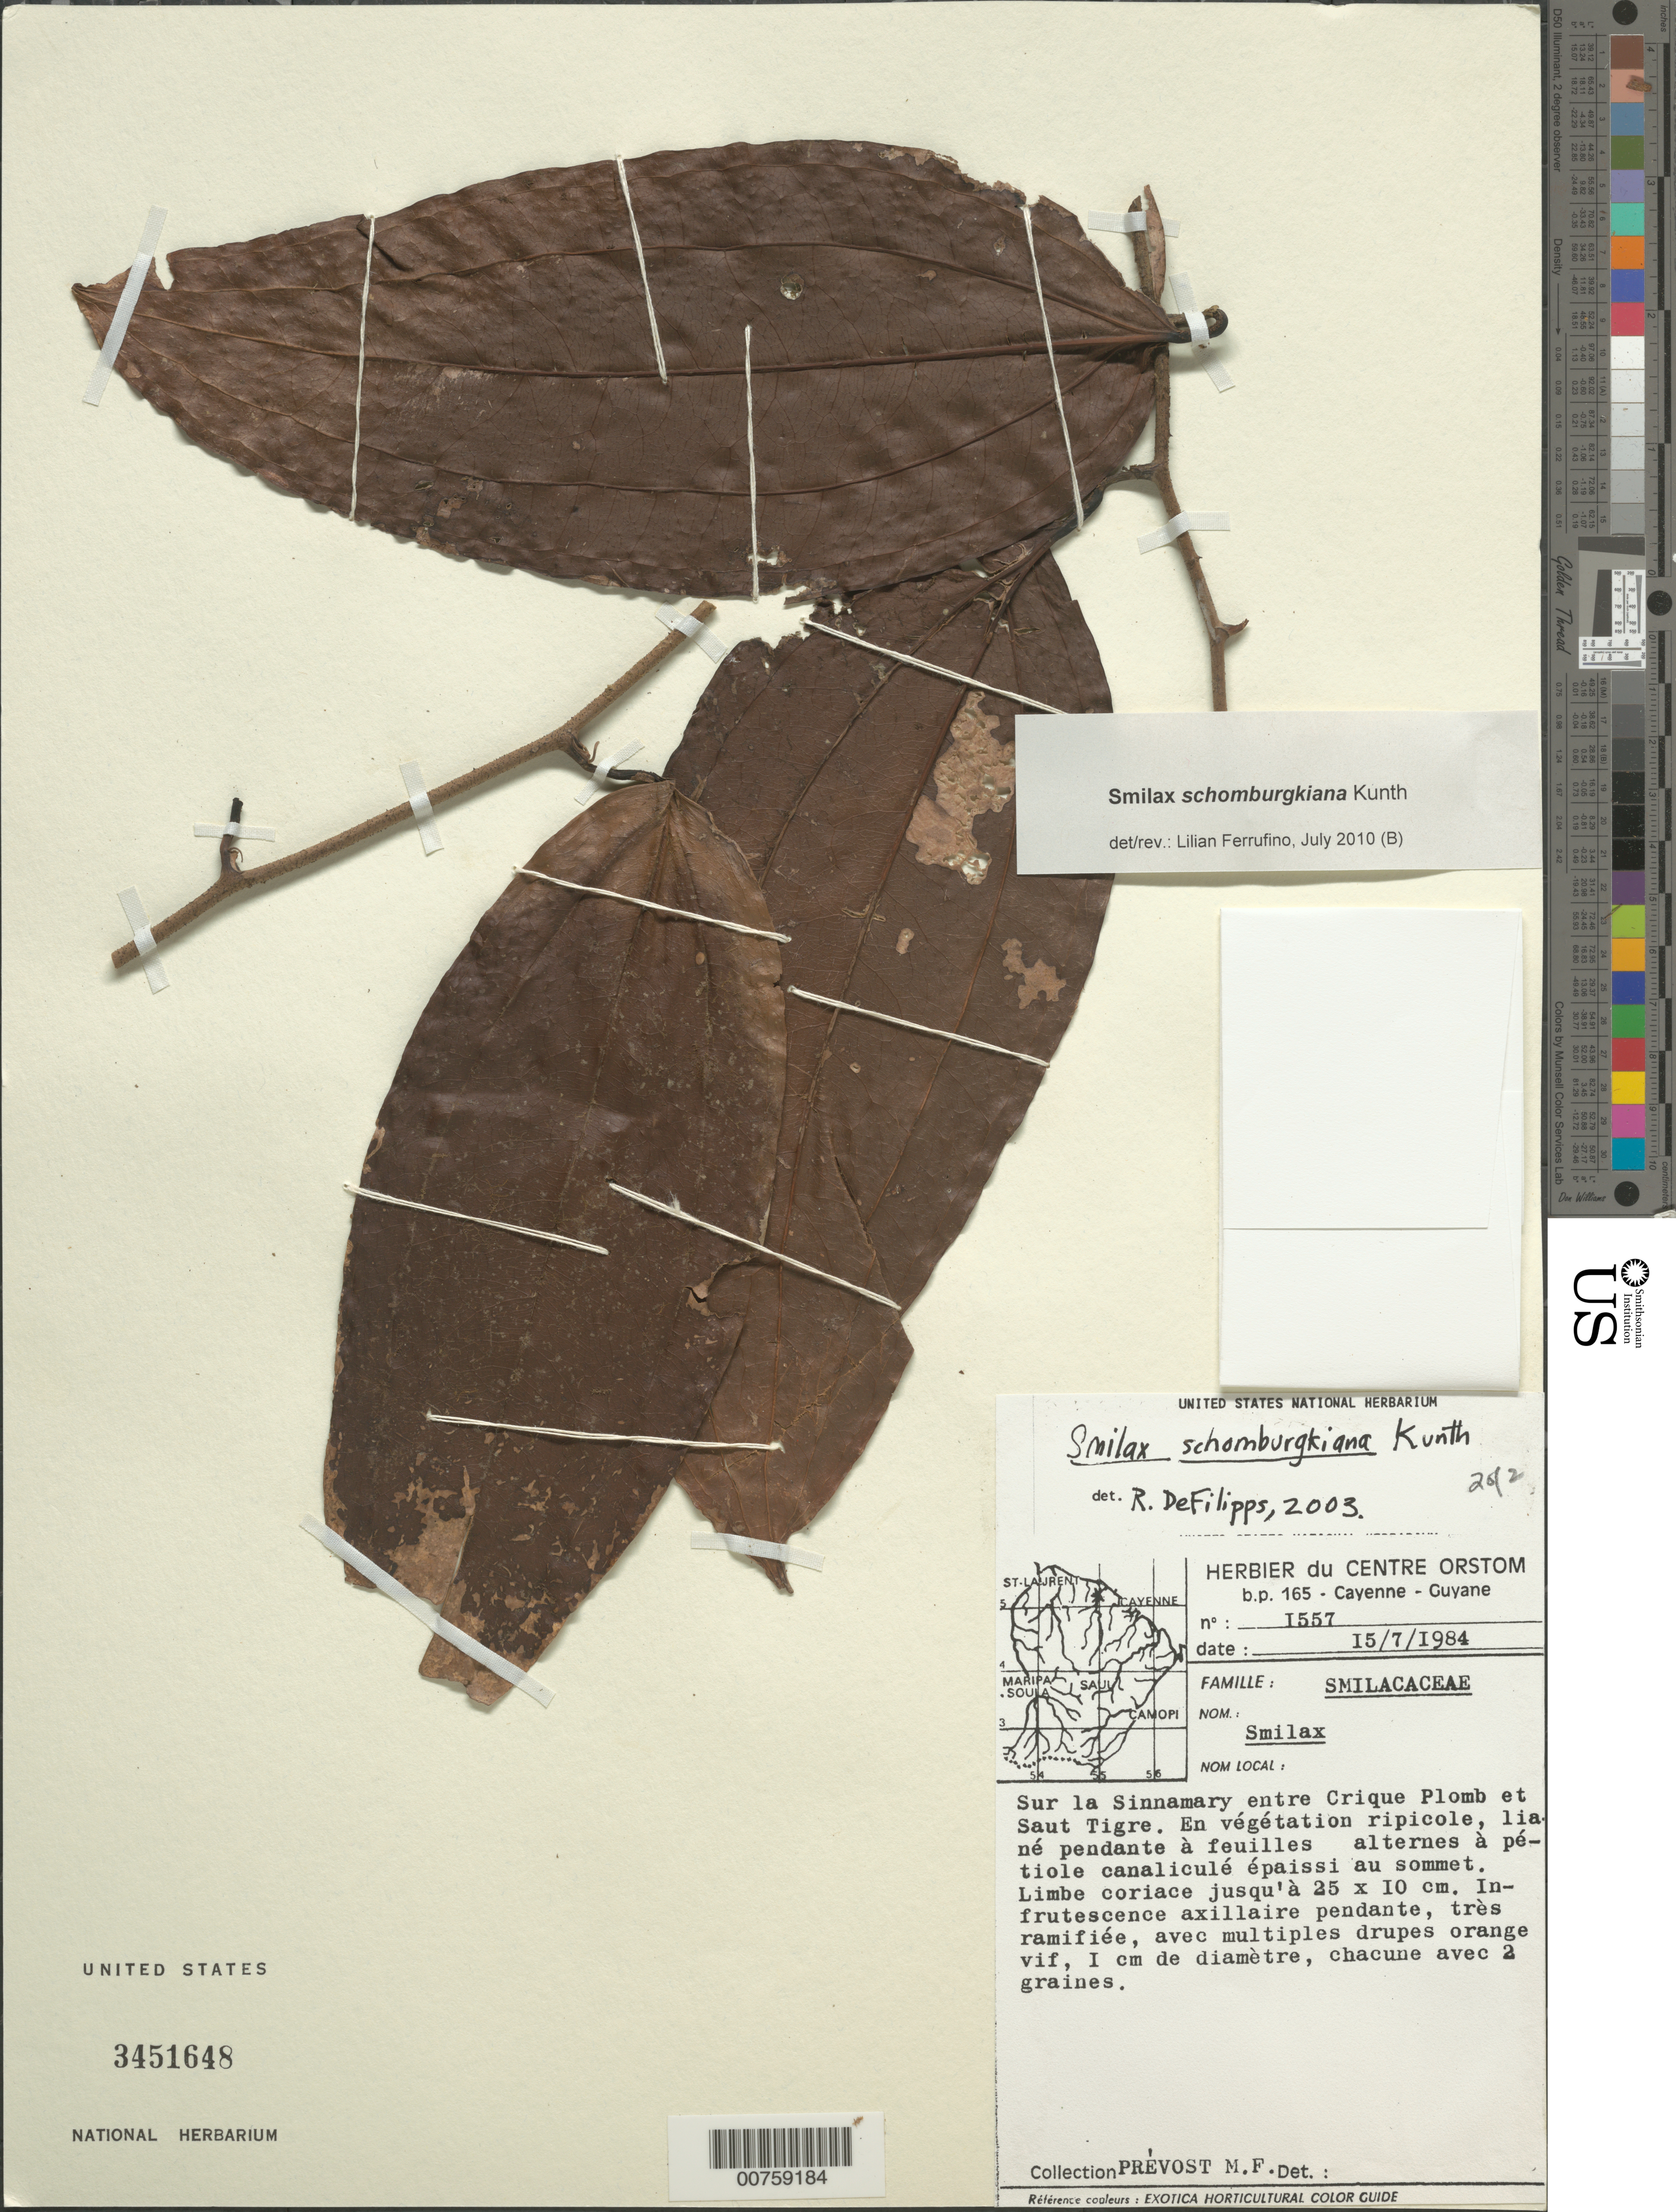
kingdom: Plantae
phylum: Tracheophyta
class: Liliopsida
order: Liliales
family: Smilacaceae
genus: Smilax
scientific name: Smilax schomburgkiana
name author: Kunth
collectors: M. Prévost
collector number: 1557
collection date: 1984-07-15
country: French Guiana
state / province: Cayenne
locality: Sur la Sinnamary entre Crique Plomb et Saut Tigre.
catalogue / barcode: US 3451648